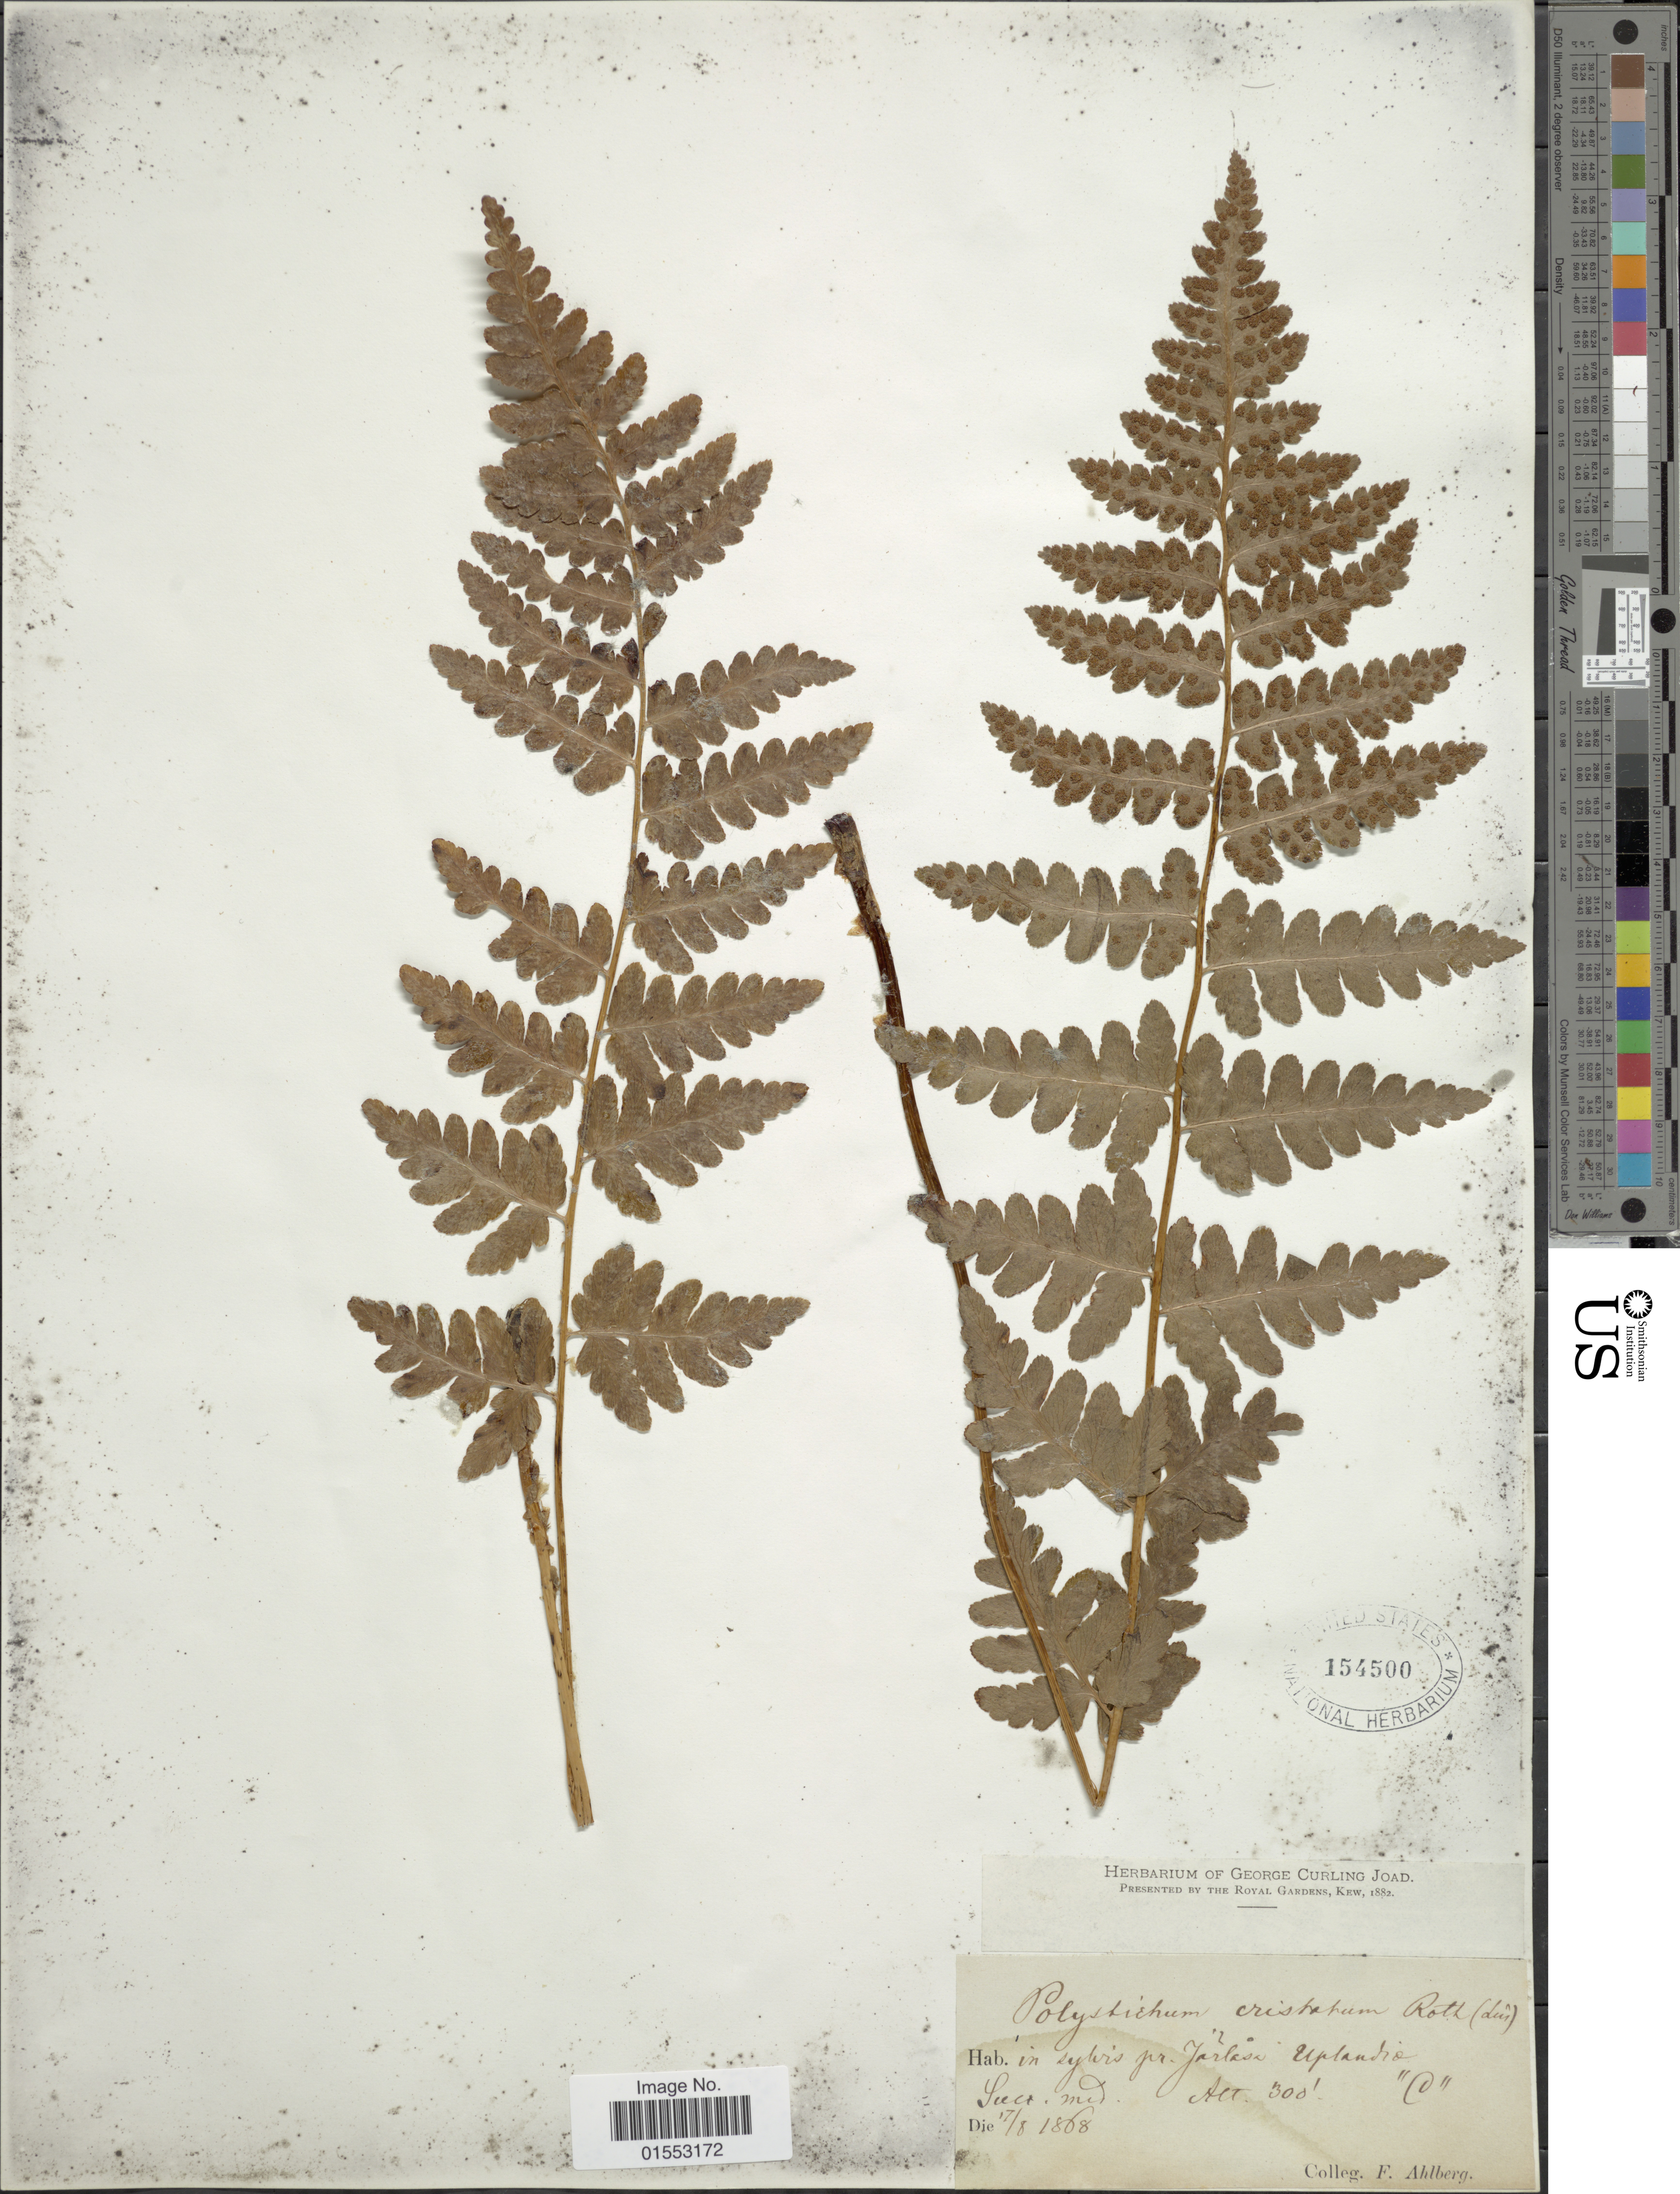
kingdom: Plantae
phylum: Tracheophyta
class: Polypodiopsida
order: Polypodiales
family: Dryopteridaceae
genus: Dryopteris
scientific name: Dryopteris cristata var. spinulosa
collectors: F. Ahlberg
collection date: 1868-08-17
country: Sweden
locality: Järlåsa Uplandia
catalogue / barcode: US 154500